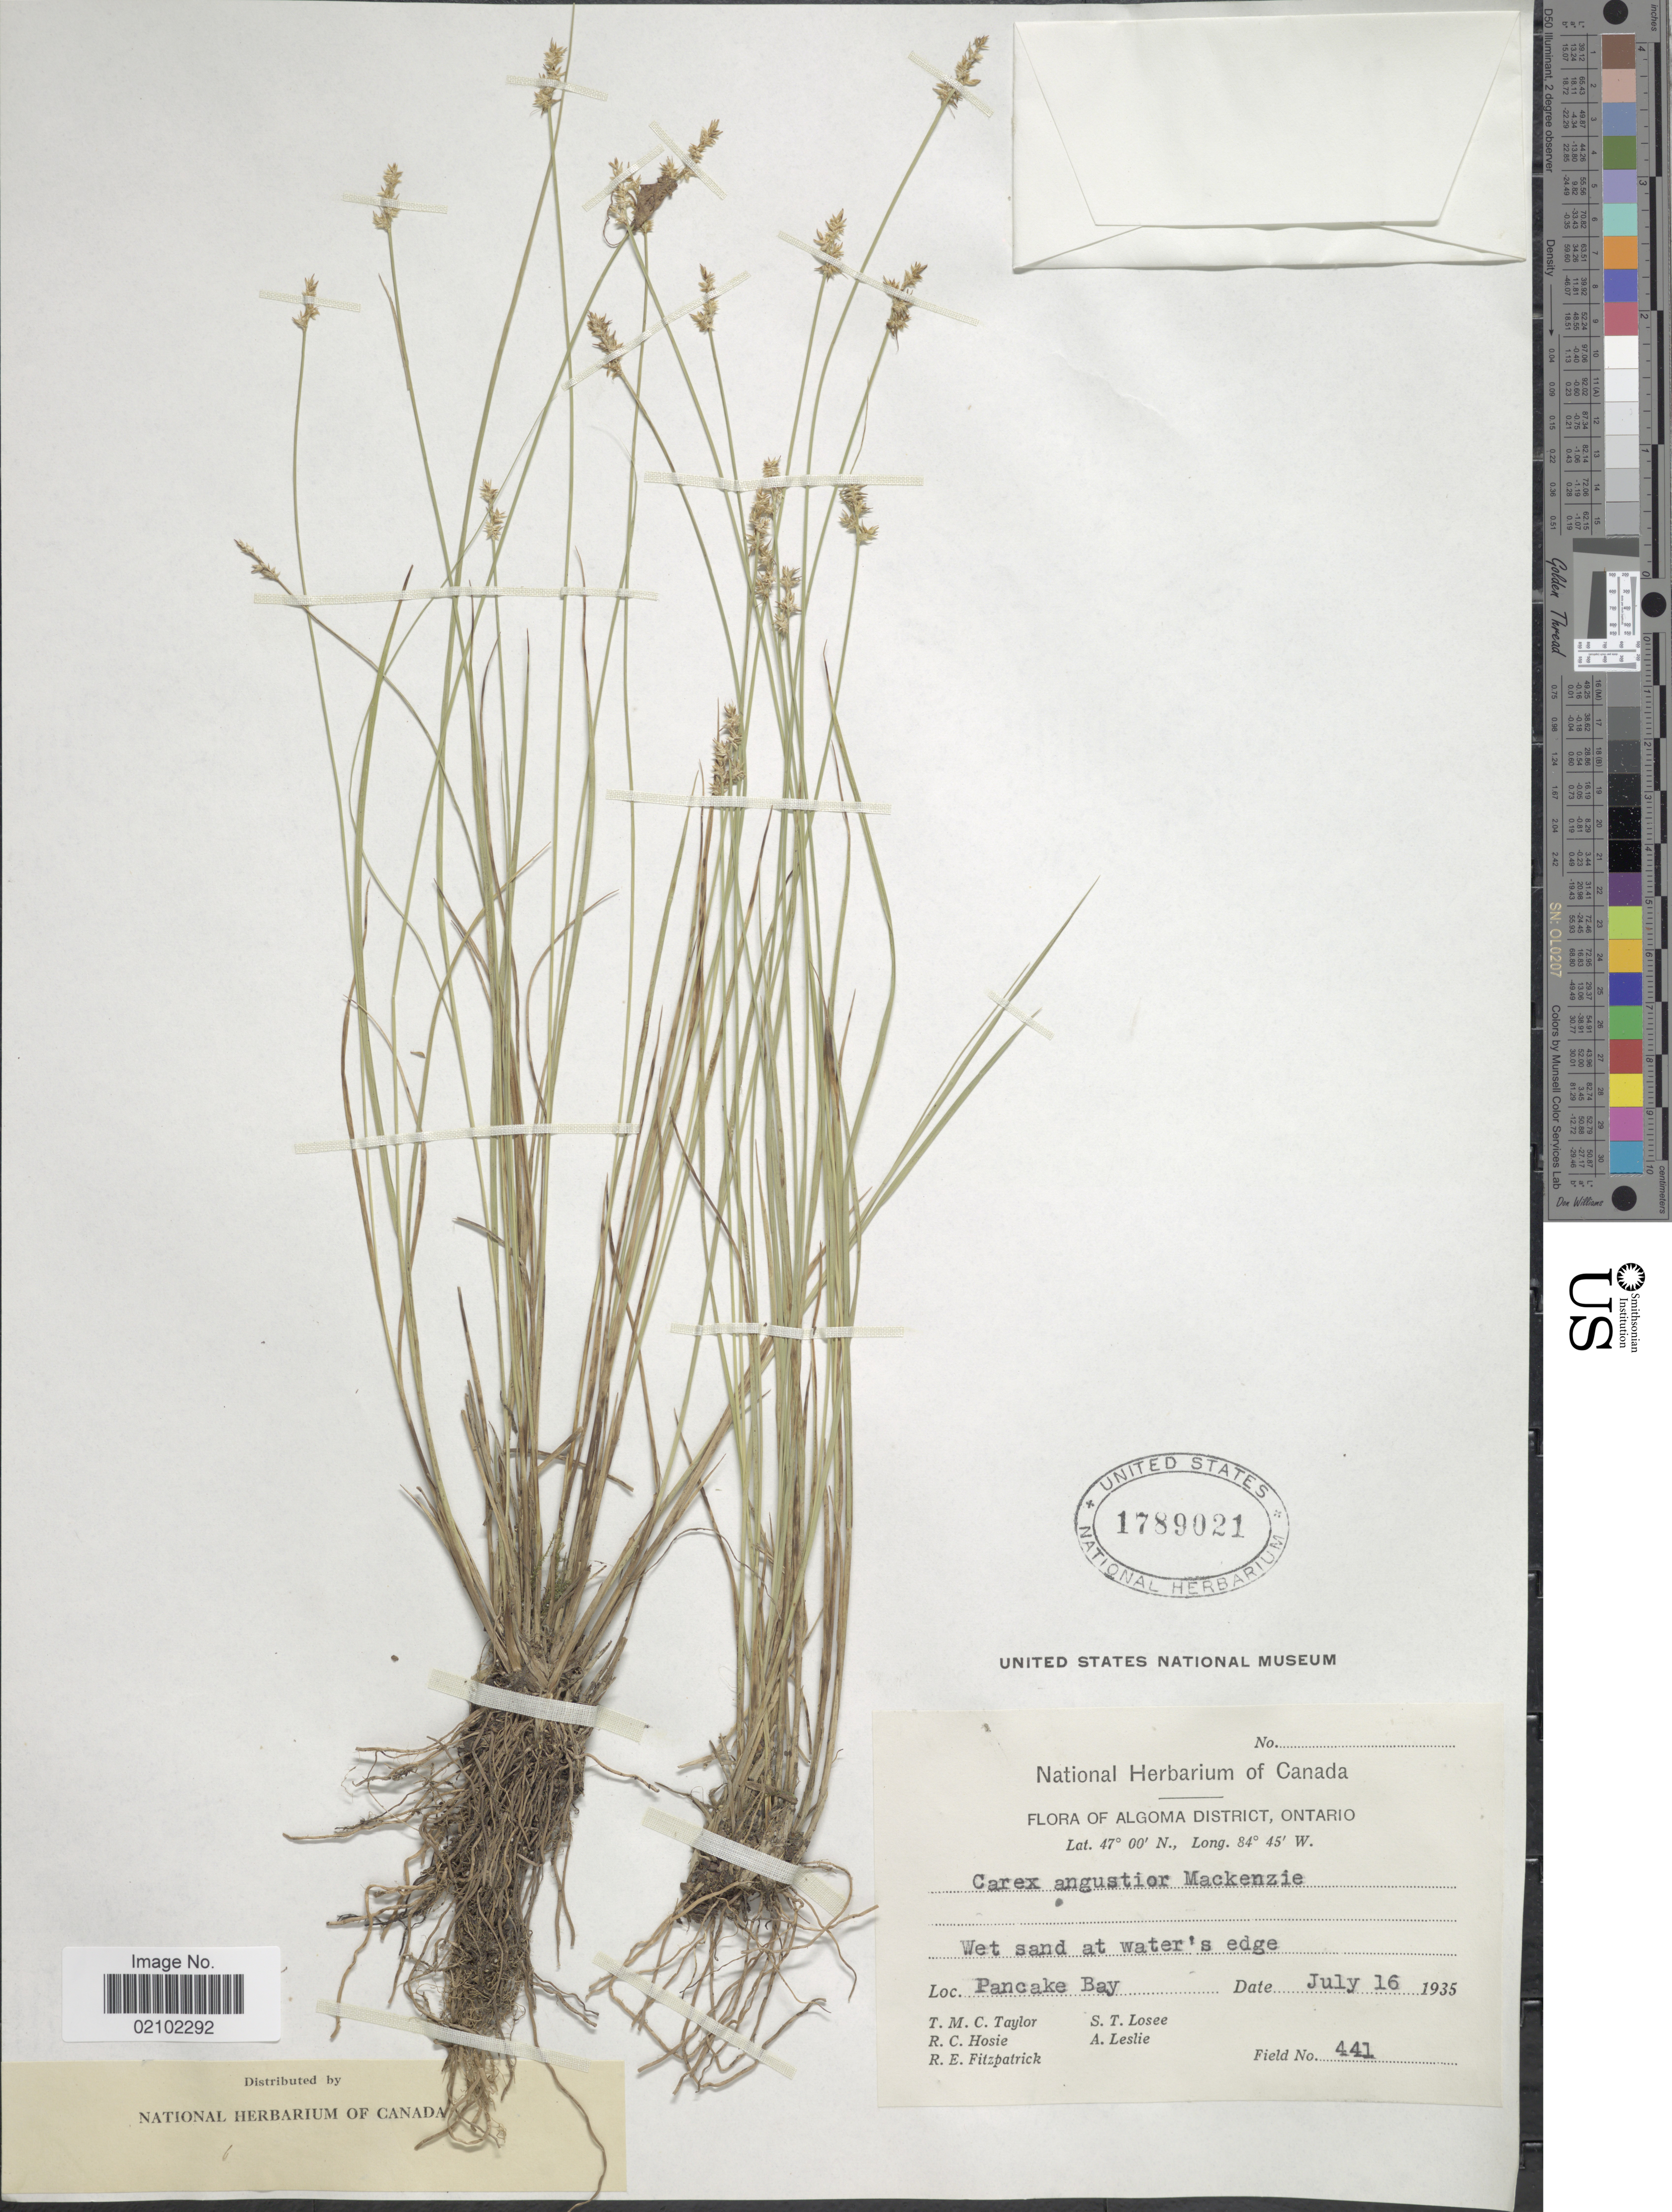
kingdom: Plantae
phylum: Tracheophyta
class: Liliopsida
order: Poales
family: Cyperaceae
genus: Carex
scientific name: Carex echinata subsp. echinata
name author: Murray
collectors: T. M. C. Taylor, R. Hosie, R. Fitzpatrick, S. Losee & A. Leslie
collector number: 441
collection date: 1935-07-16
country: Canada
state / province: Ontario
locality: Algoma District, Pancake Bay, at water's edge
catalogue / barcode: US 1789021